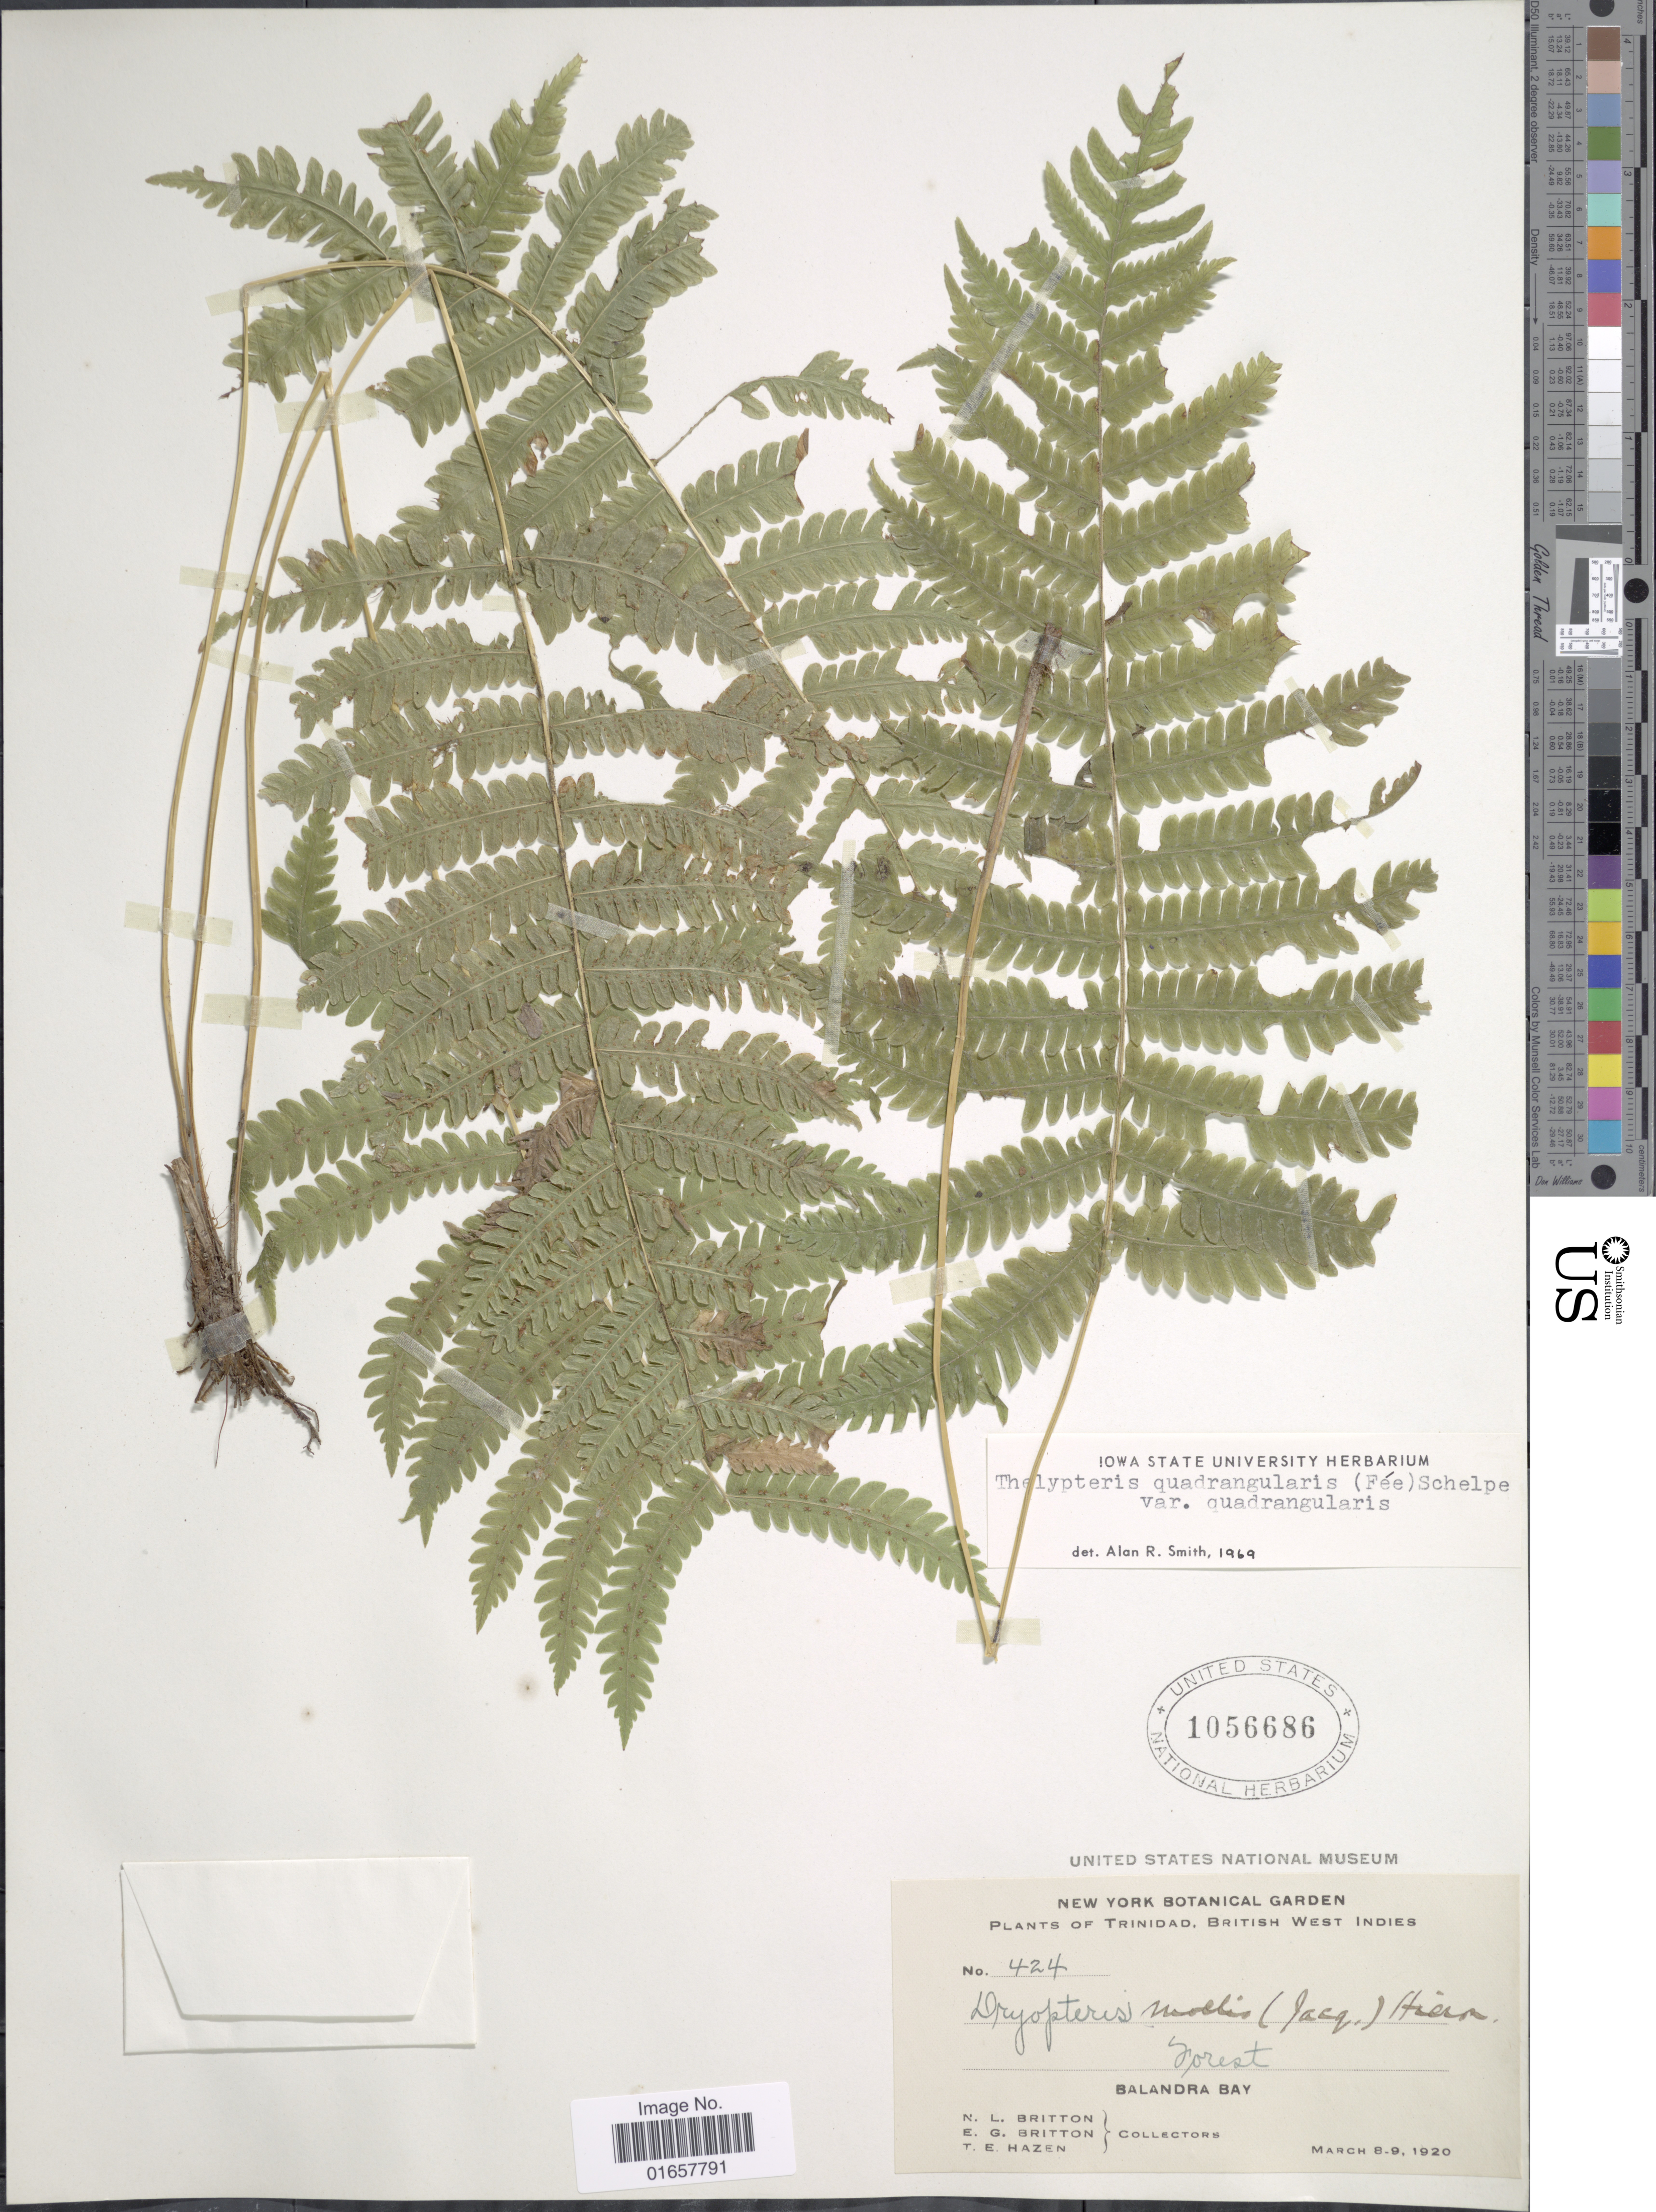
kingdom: Plantae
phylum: Tracheophyta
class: Polypodiopsida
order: Polypodiales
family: Thelypteridaceae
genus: Christella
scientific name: Christella hispidula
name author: (Decne.) Holttum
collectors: N. Britton, E. G. Britton & T. E. Hazen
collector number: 424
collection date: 1920-03-08/1920-03-09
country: Trinidad and Tobago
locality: Trinidad, British West Indies, Balandra Bay.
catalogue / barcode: US 1056686